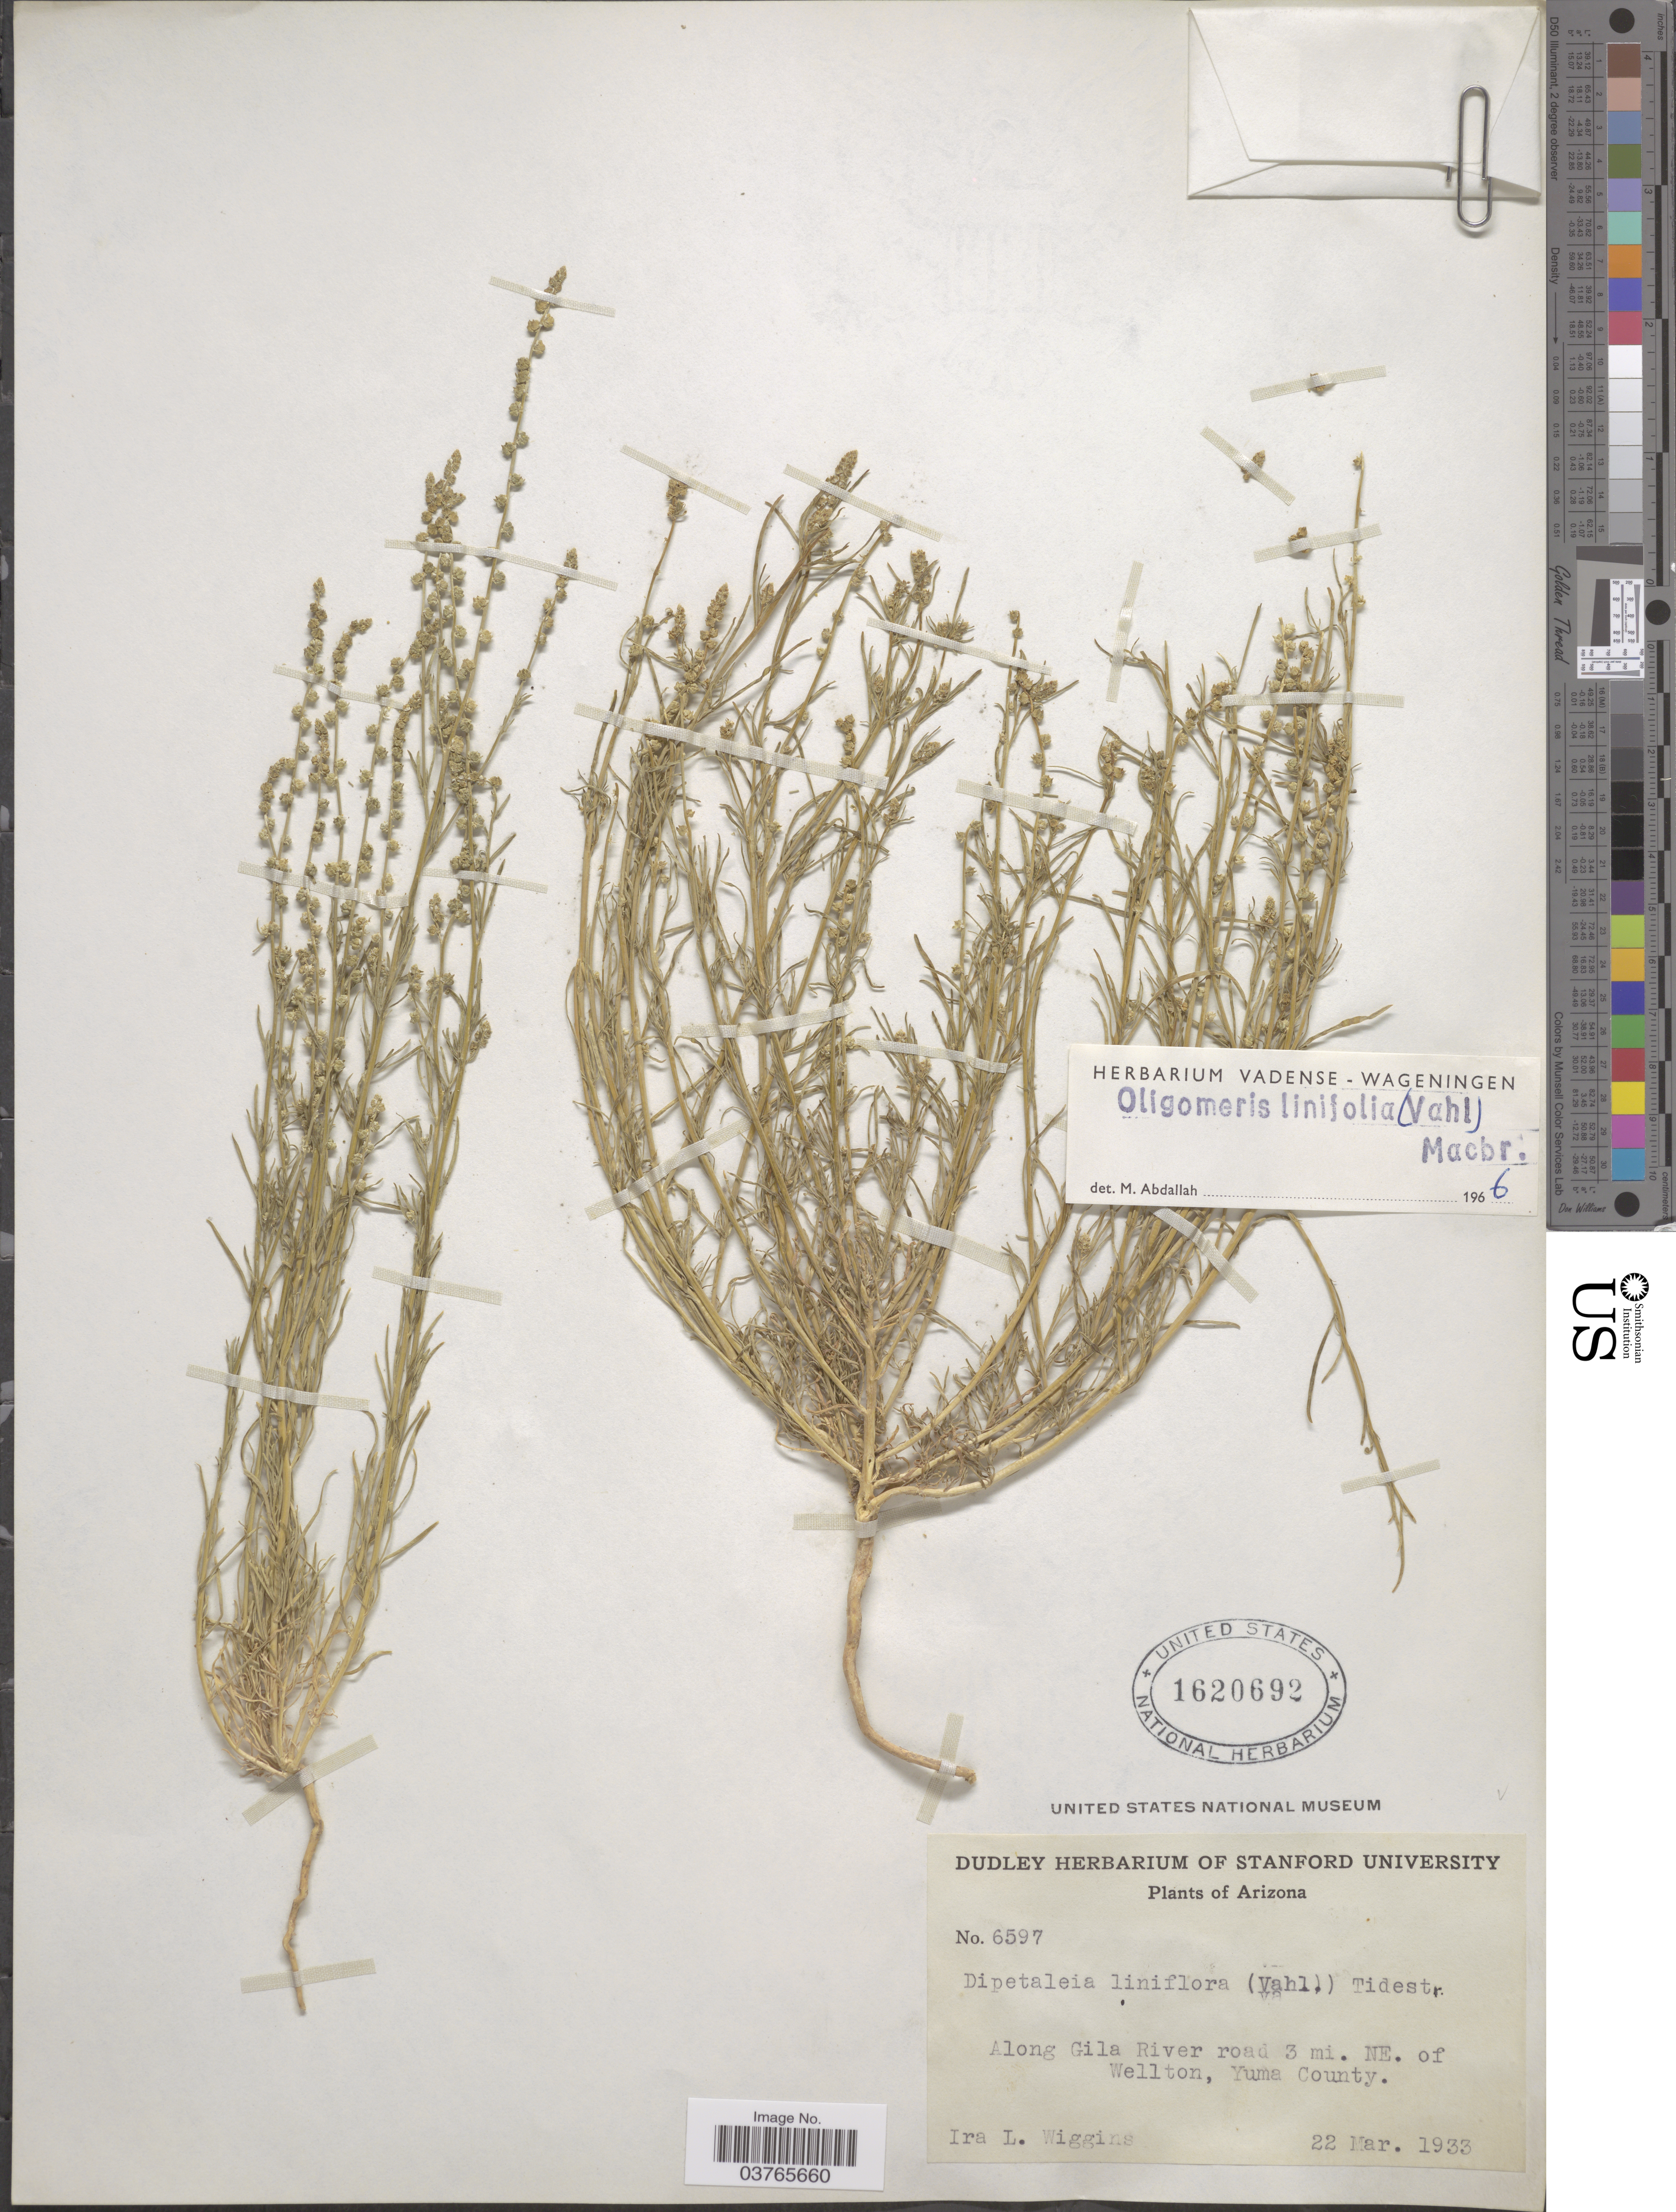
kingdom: Plantae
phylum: Tracheophyta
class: Magnoliopsida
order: Brassicales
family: Resedaceae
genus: Oligomeris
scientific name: Oligomeris linifolia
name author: (Vahl) J.F. Macbr.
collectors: I. L. Wiggins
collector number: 6597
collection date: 1933-03-22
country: United States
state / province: Arizona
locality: Along Gila River road 3 mi. NE. of Wellton, Yuma County.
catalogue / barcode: US 1620692